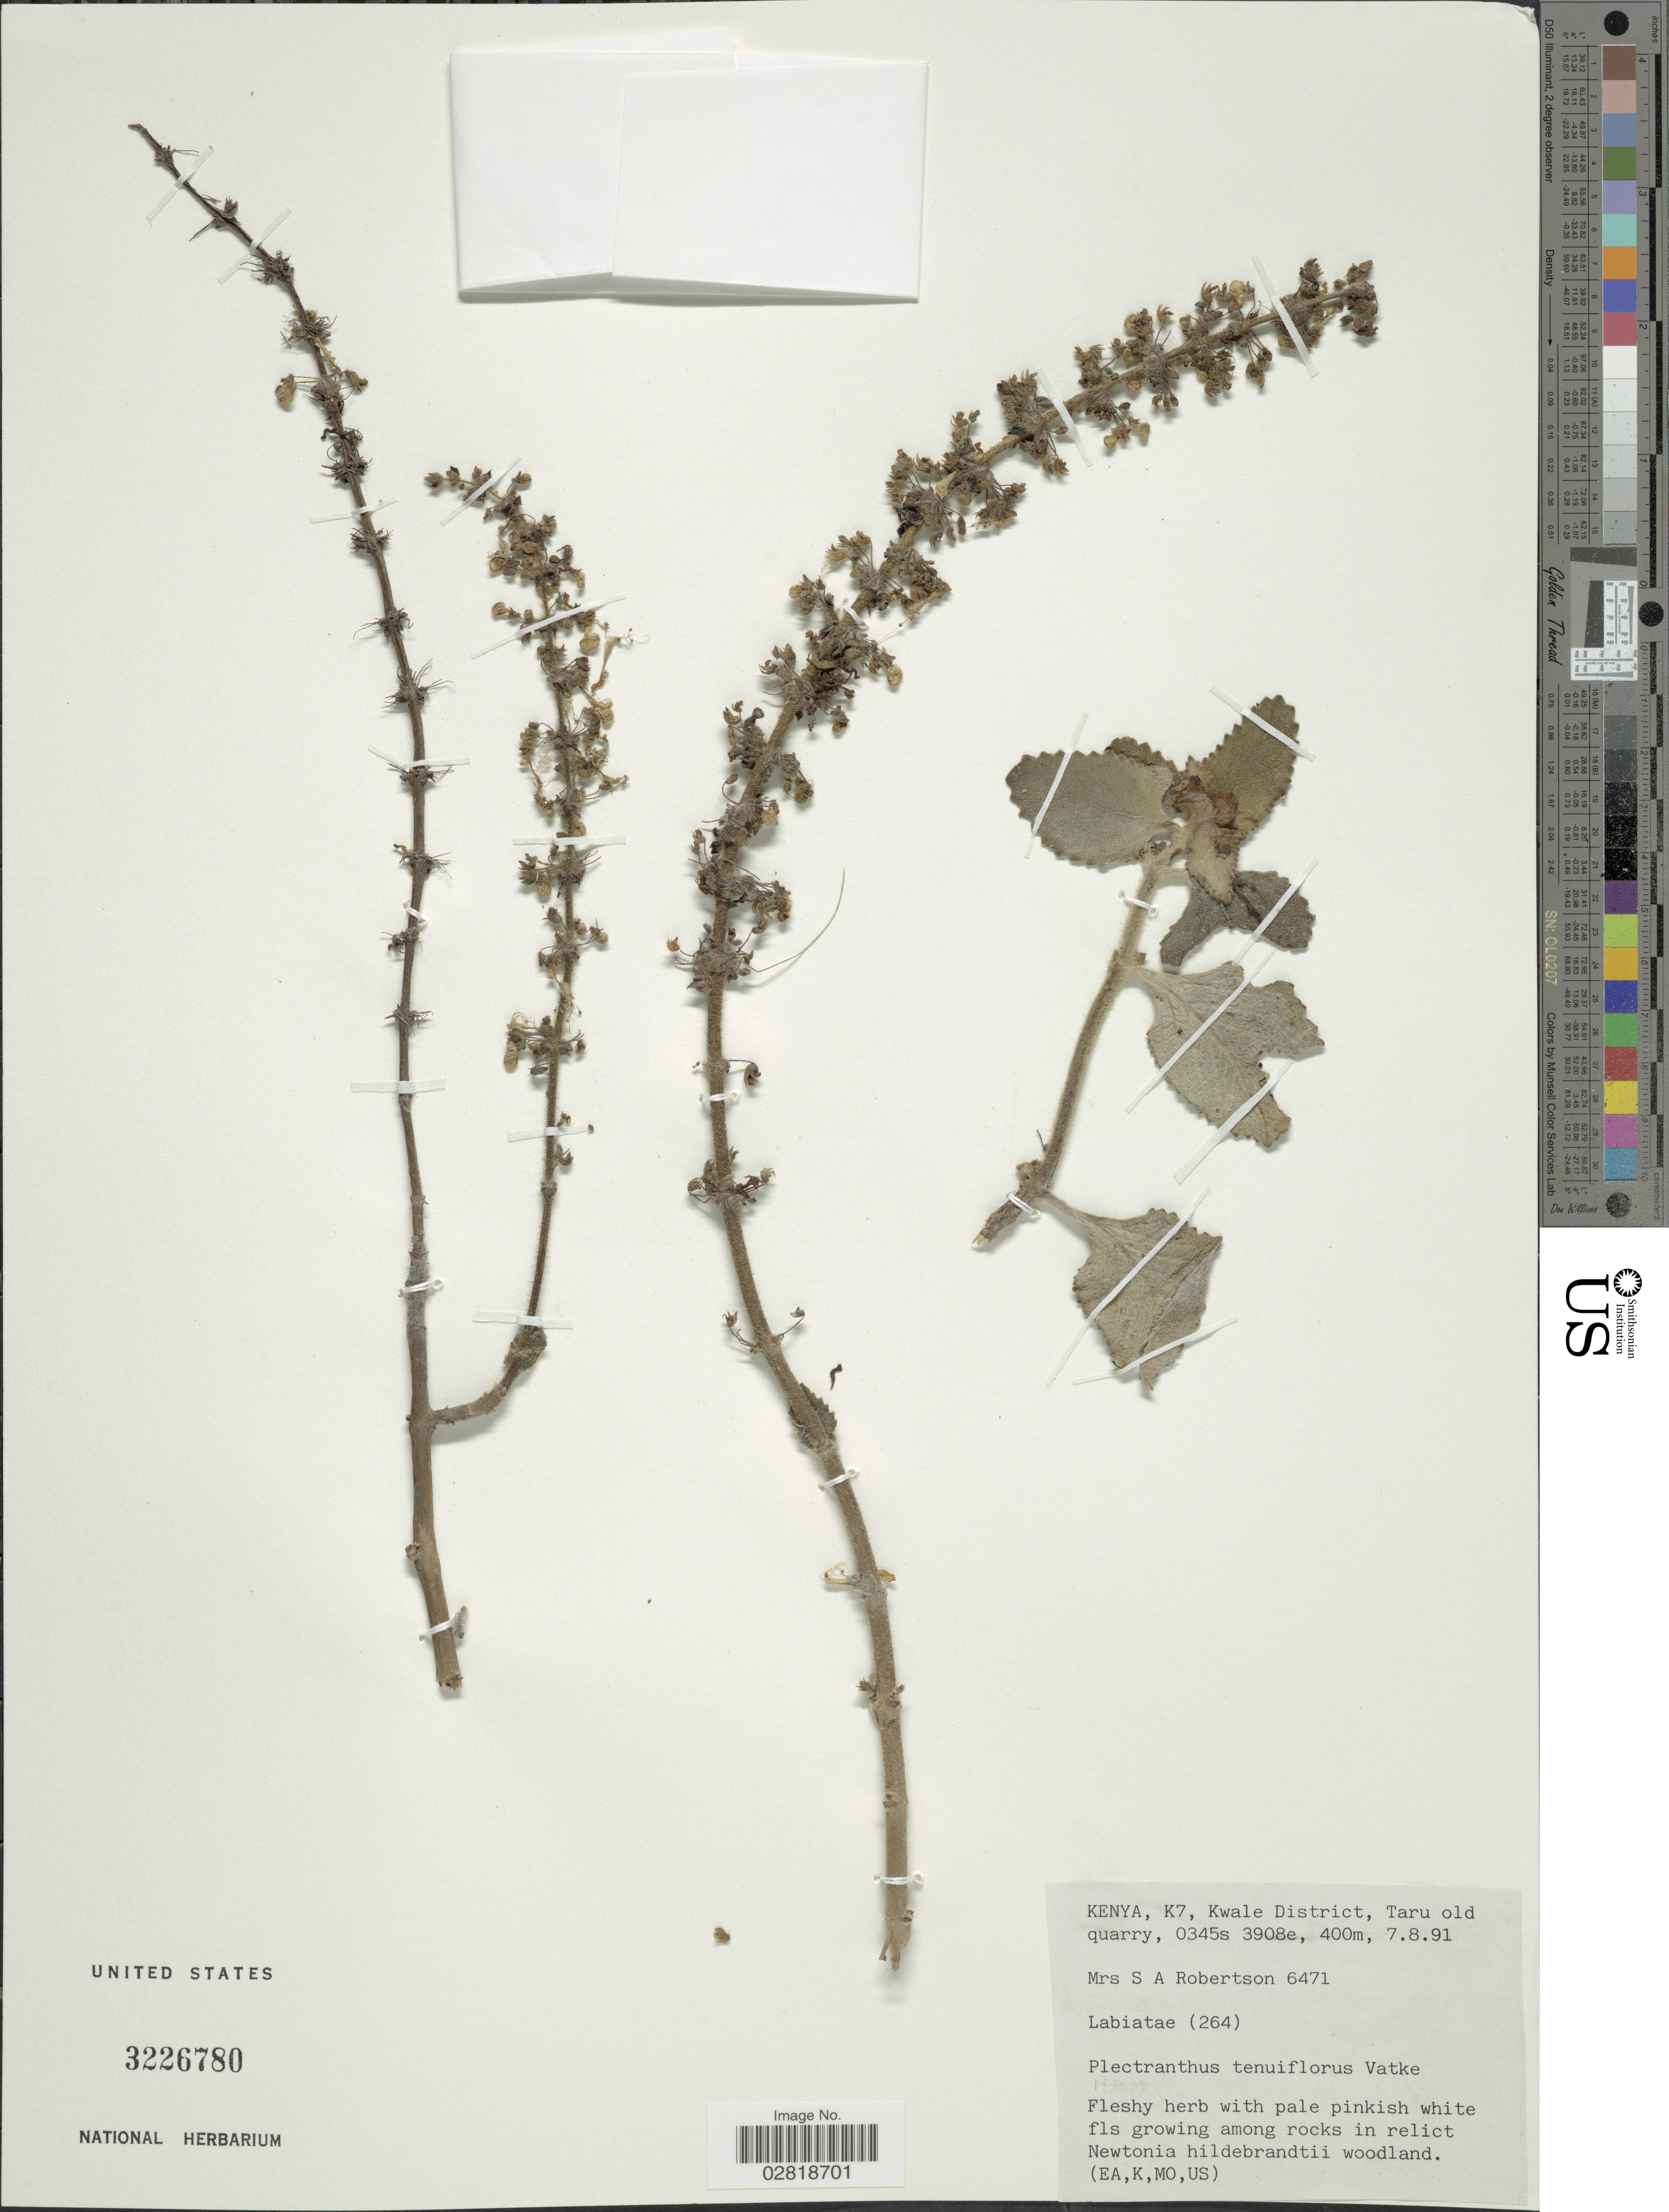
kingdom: Plantae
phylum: Tracheophyta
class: Magnoliopsida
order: Lamiales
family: Lamiaceae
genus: Plectranthus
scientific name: Plectranthus tenuiflorus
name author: (Vatke) Agnew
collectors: S. Robertson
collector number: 6471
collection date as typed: Transcribed d/m/y: 7/8/91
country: Kenya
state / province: Kwale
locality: K7, Kwale District, Taru old quarry.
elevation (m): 400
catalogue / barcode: US 3226780